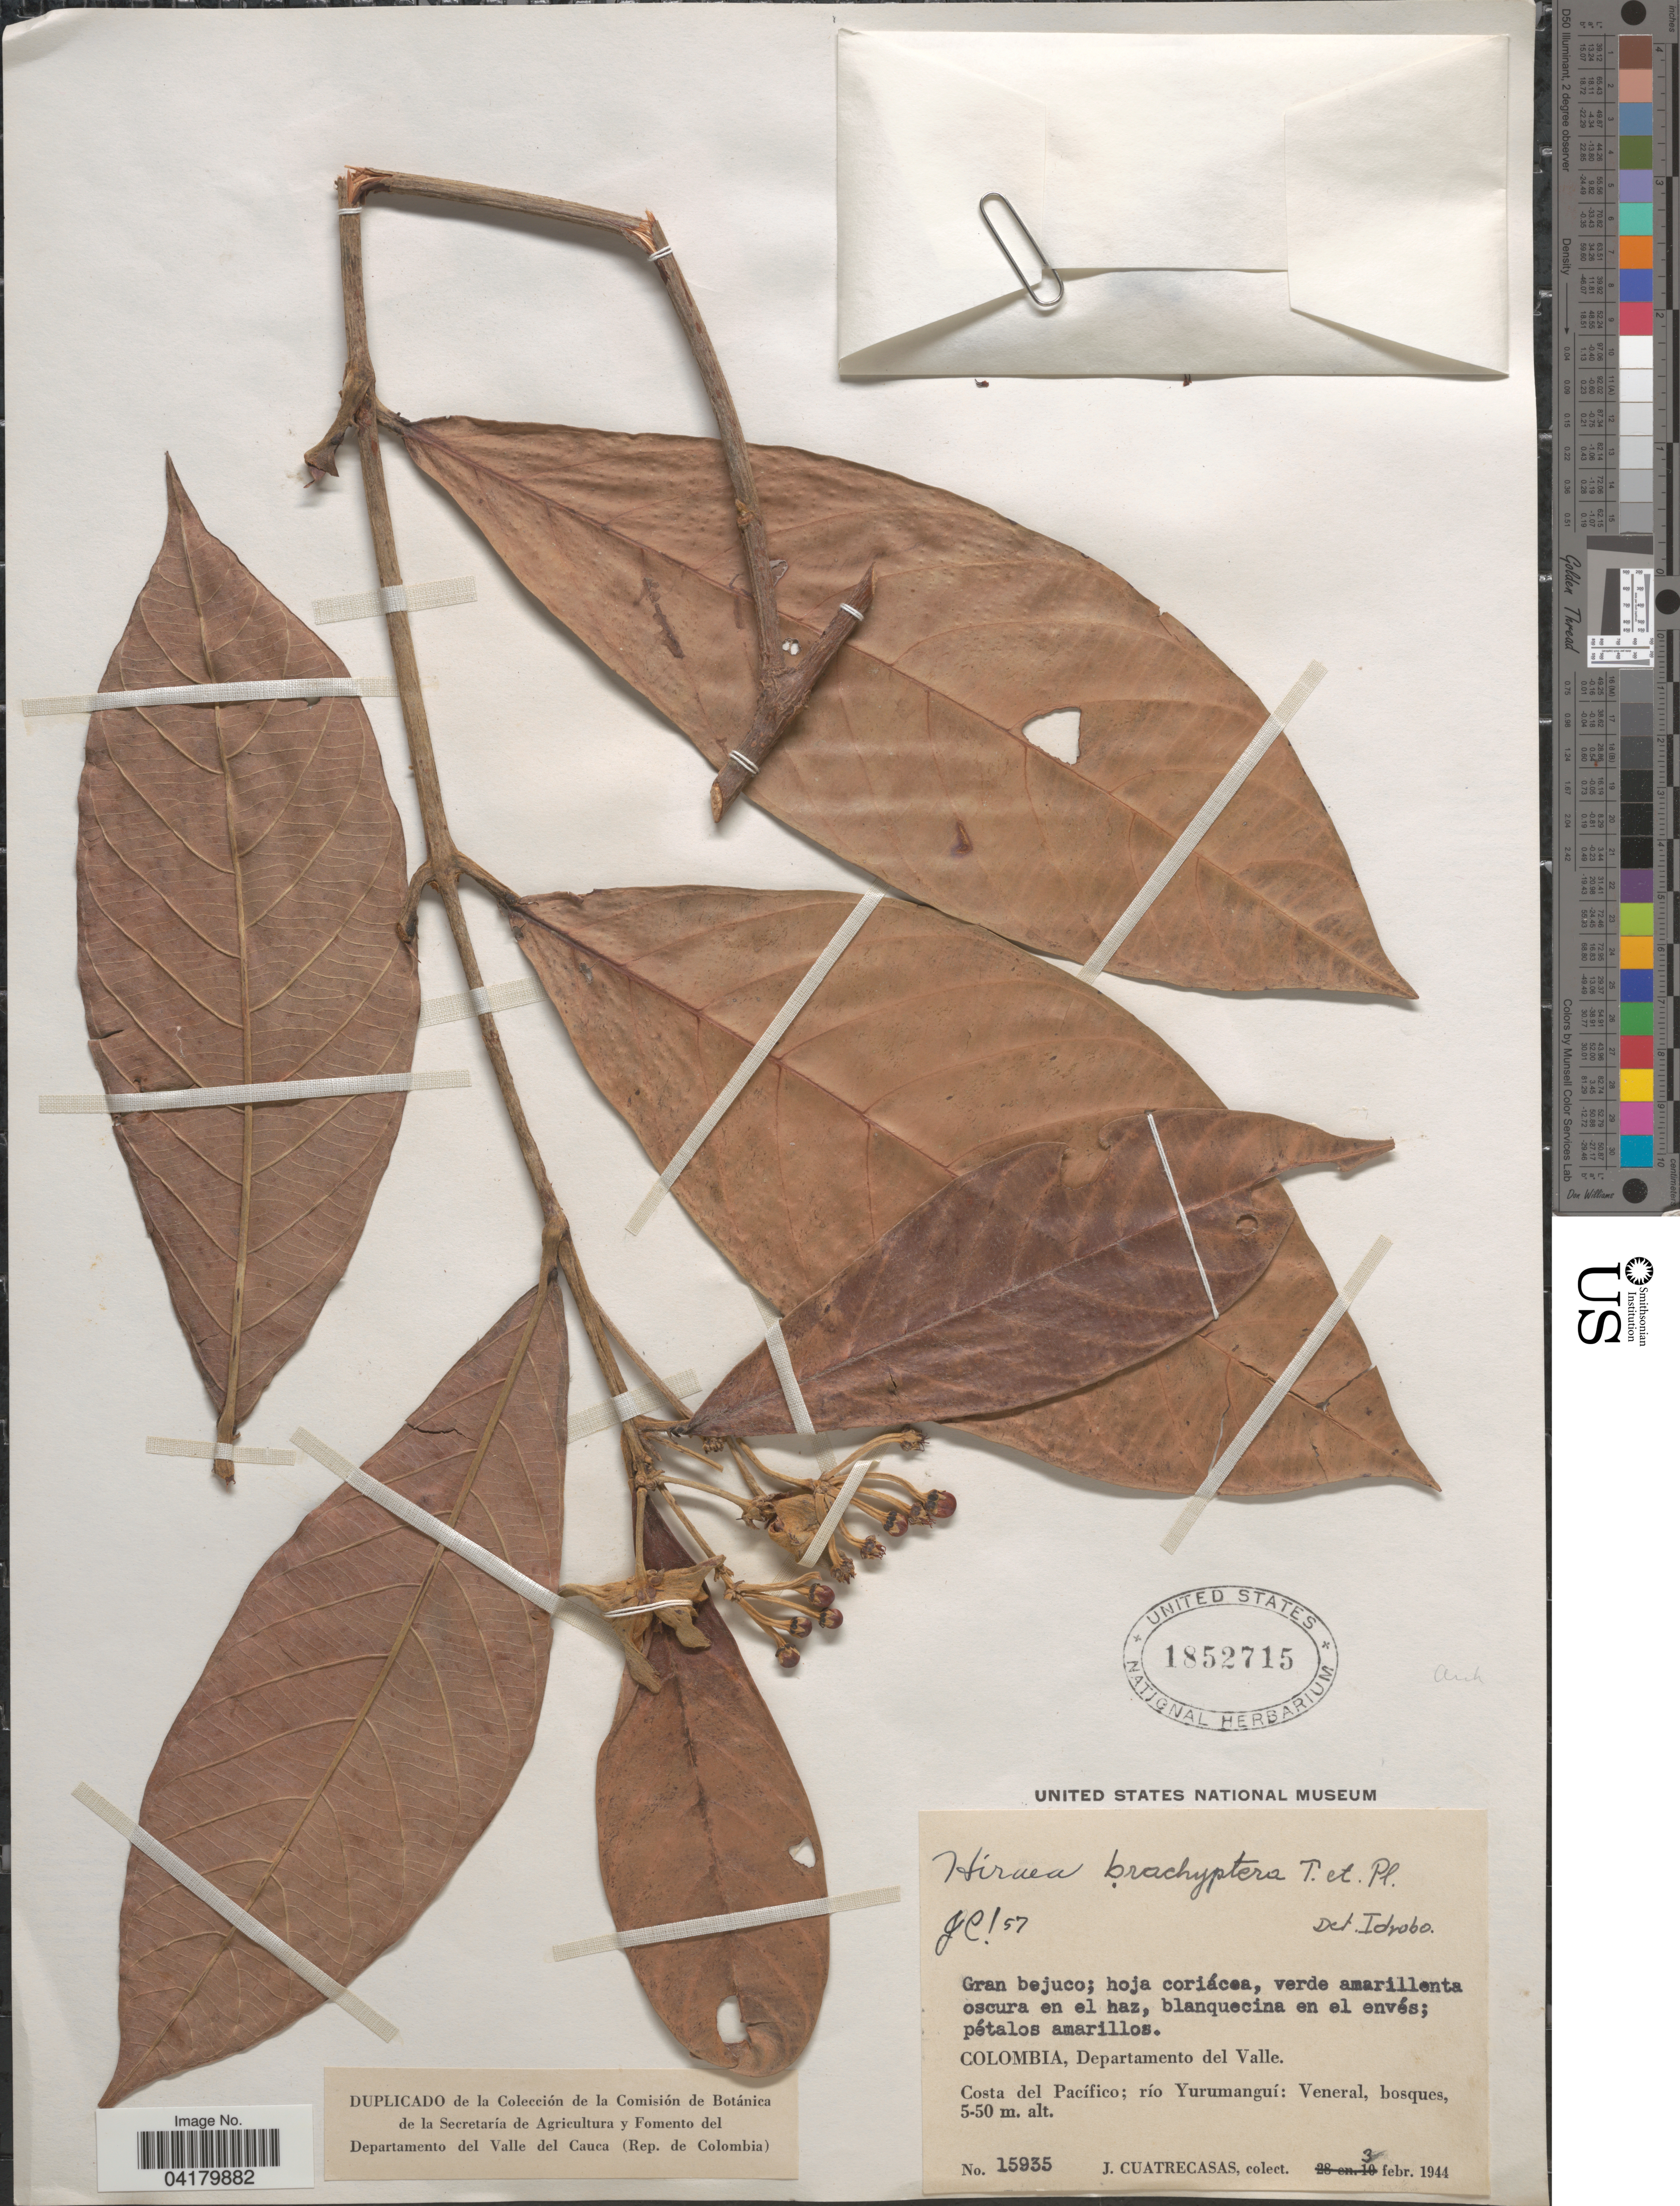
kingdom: Plantae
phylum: Tracheophyta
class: Magnoliopsida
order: Malpighiales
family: Malpighiaceae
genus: Hiraea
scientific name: Hiraea brachyptera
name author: Triana & Planch.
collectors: J. Cuatrecasas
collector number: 15935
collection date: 1944-02-03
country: Colombia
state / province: Valle del Cauca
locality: Departamento del Valle. Costa del Pacífico; río Yurumanguí: Veneral.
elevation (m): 5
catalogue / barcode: US 1852715